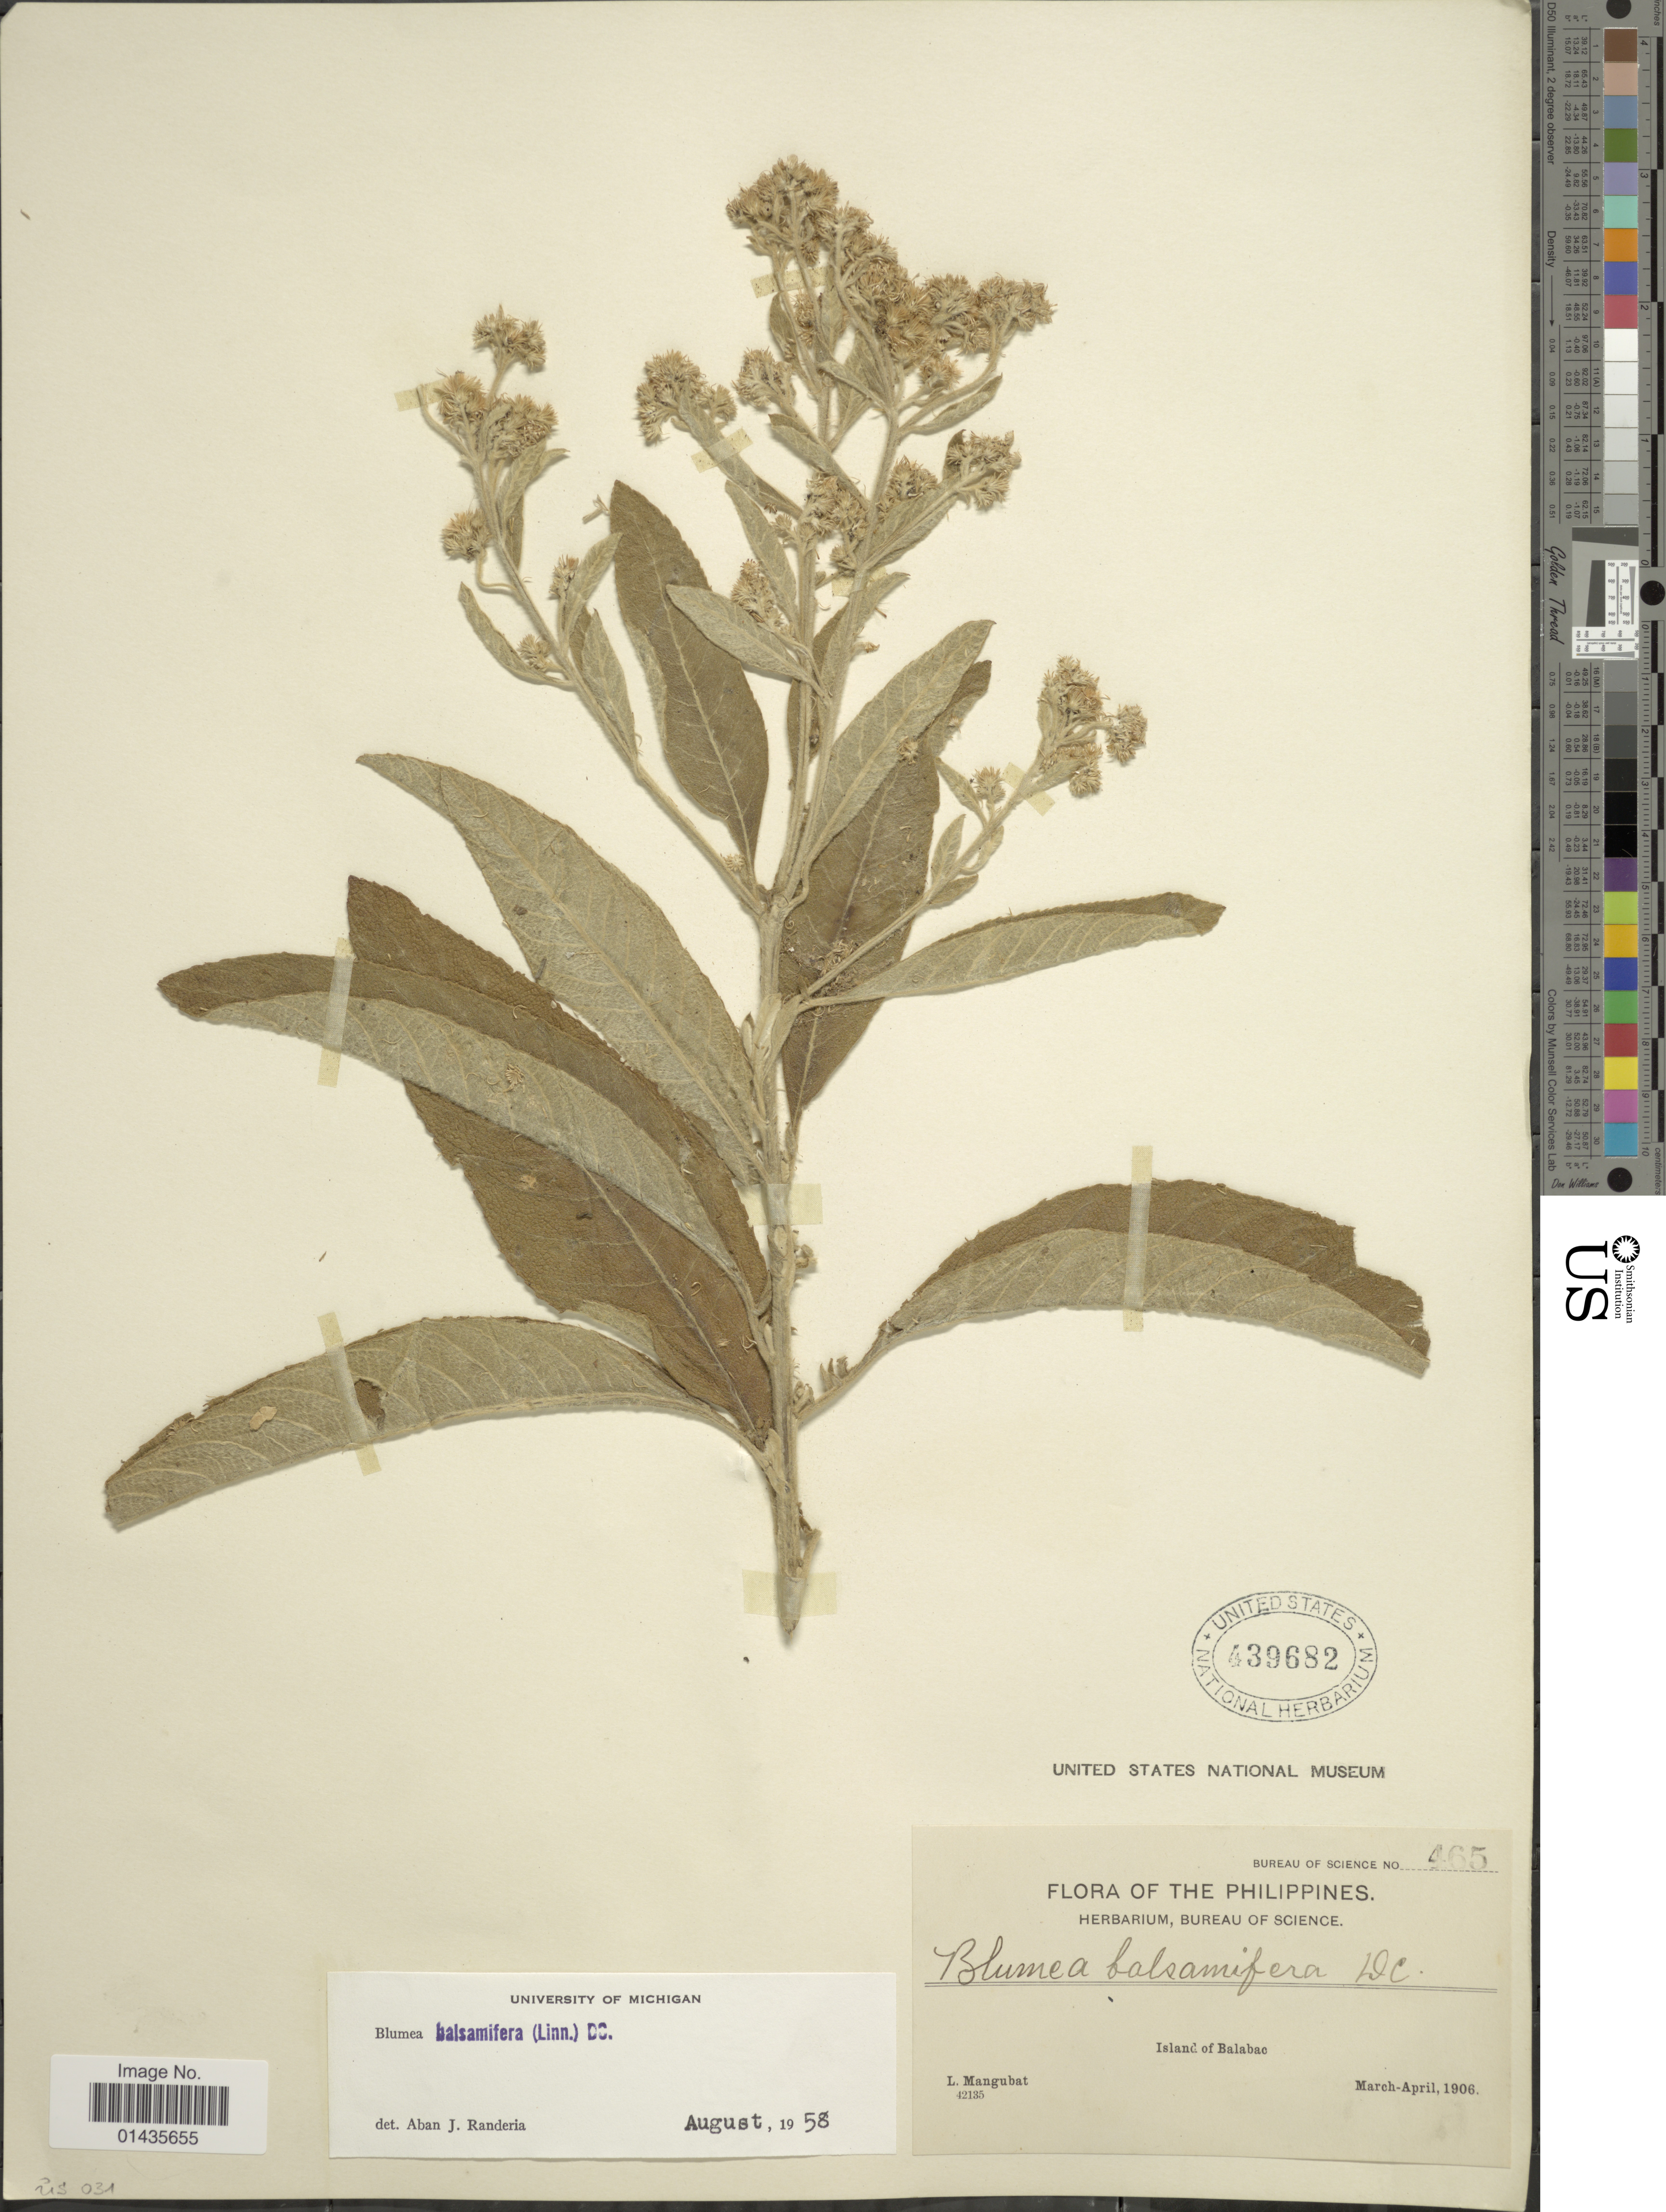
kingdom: Plantae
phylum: Tracheophyta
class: Magnoliopsida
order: Asterales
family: Asteraceae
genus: Blumea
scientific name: Blumea balsamifera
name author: (L.) DC.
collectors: L. Mangubat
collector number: Bureau of Science 465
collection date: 1906-03/1906-04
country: Philippines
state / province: Mimaropa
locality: Island of Balabac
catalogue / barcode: US 439682